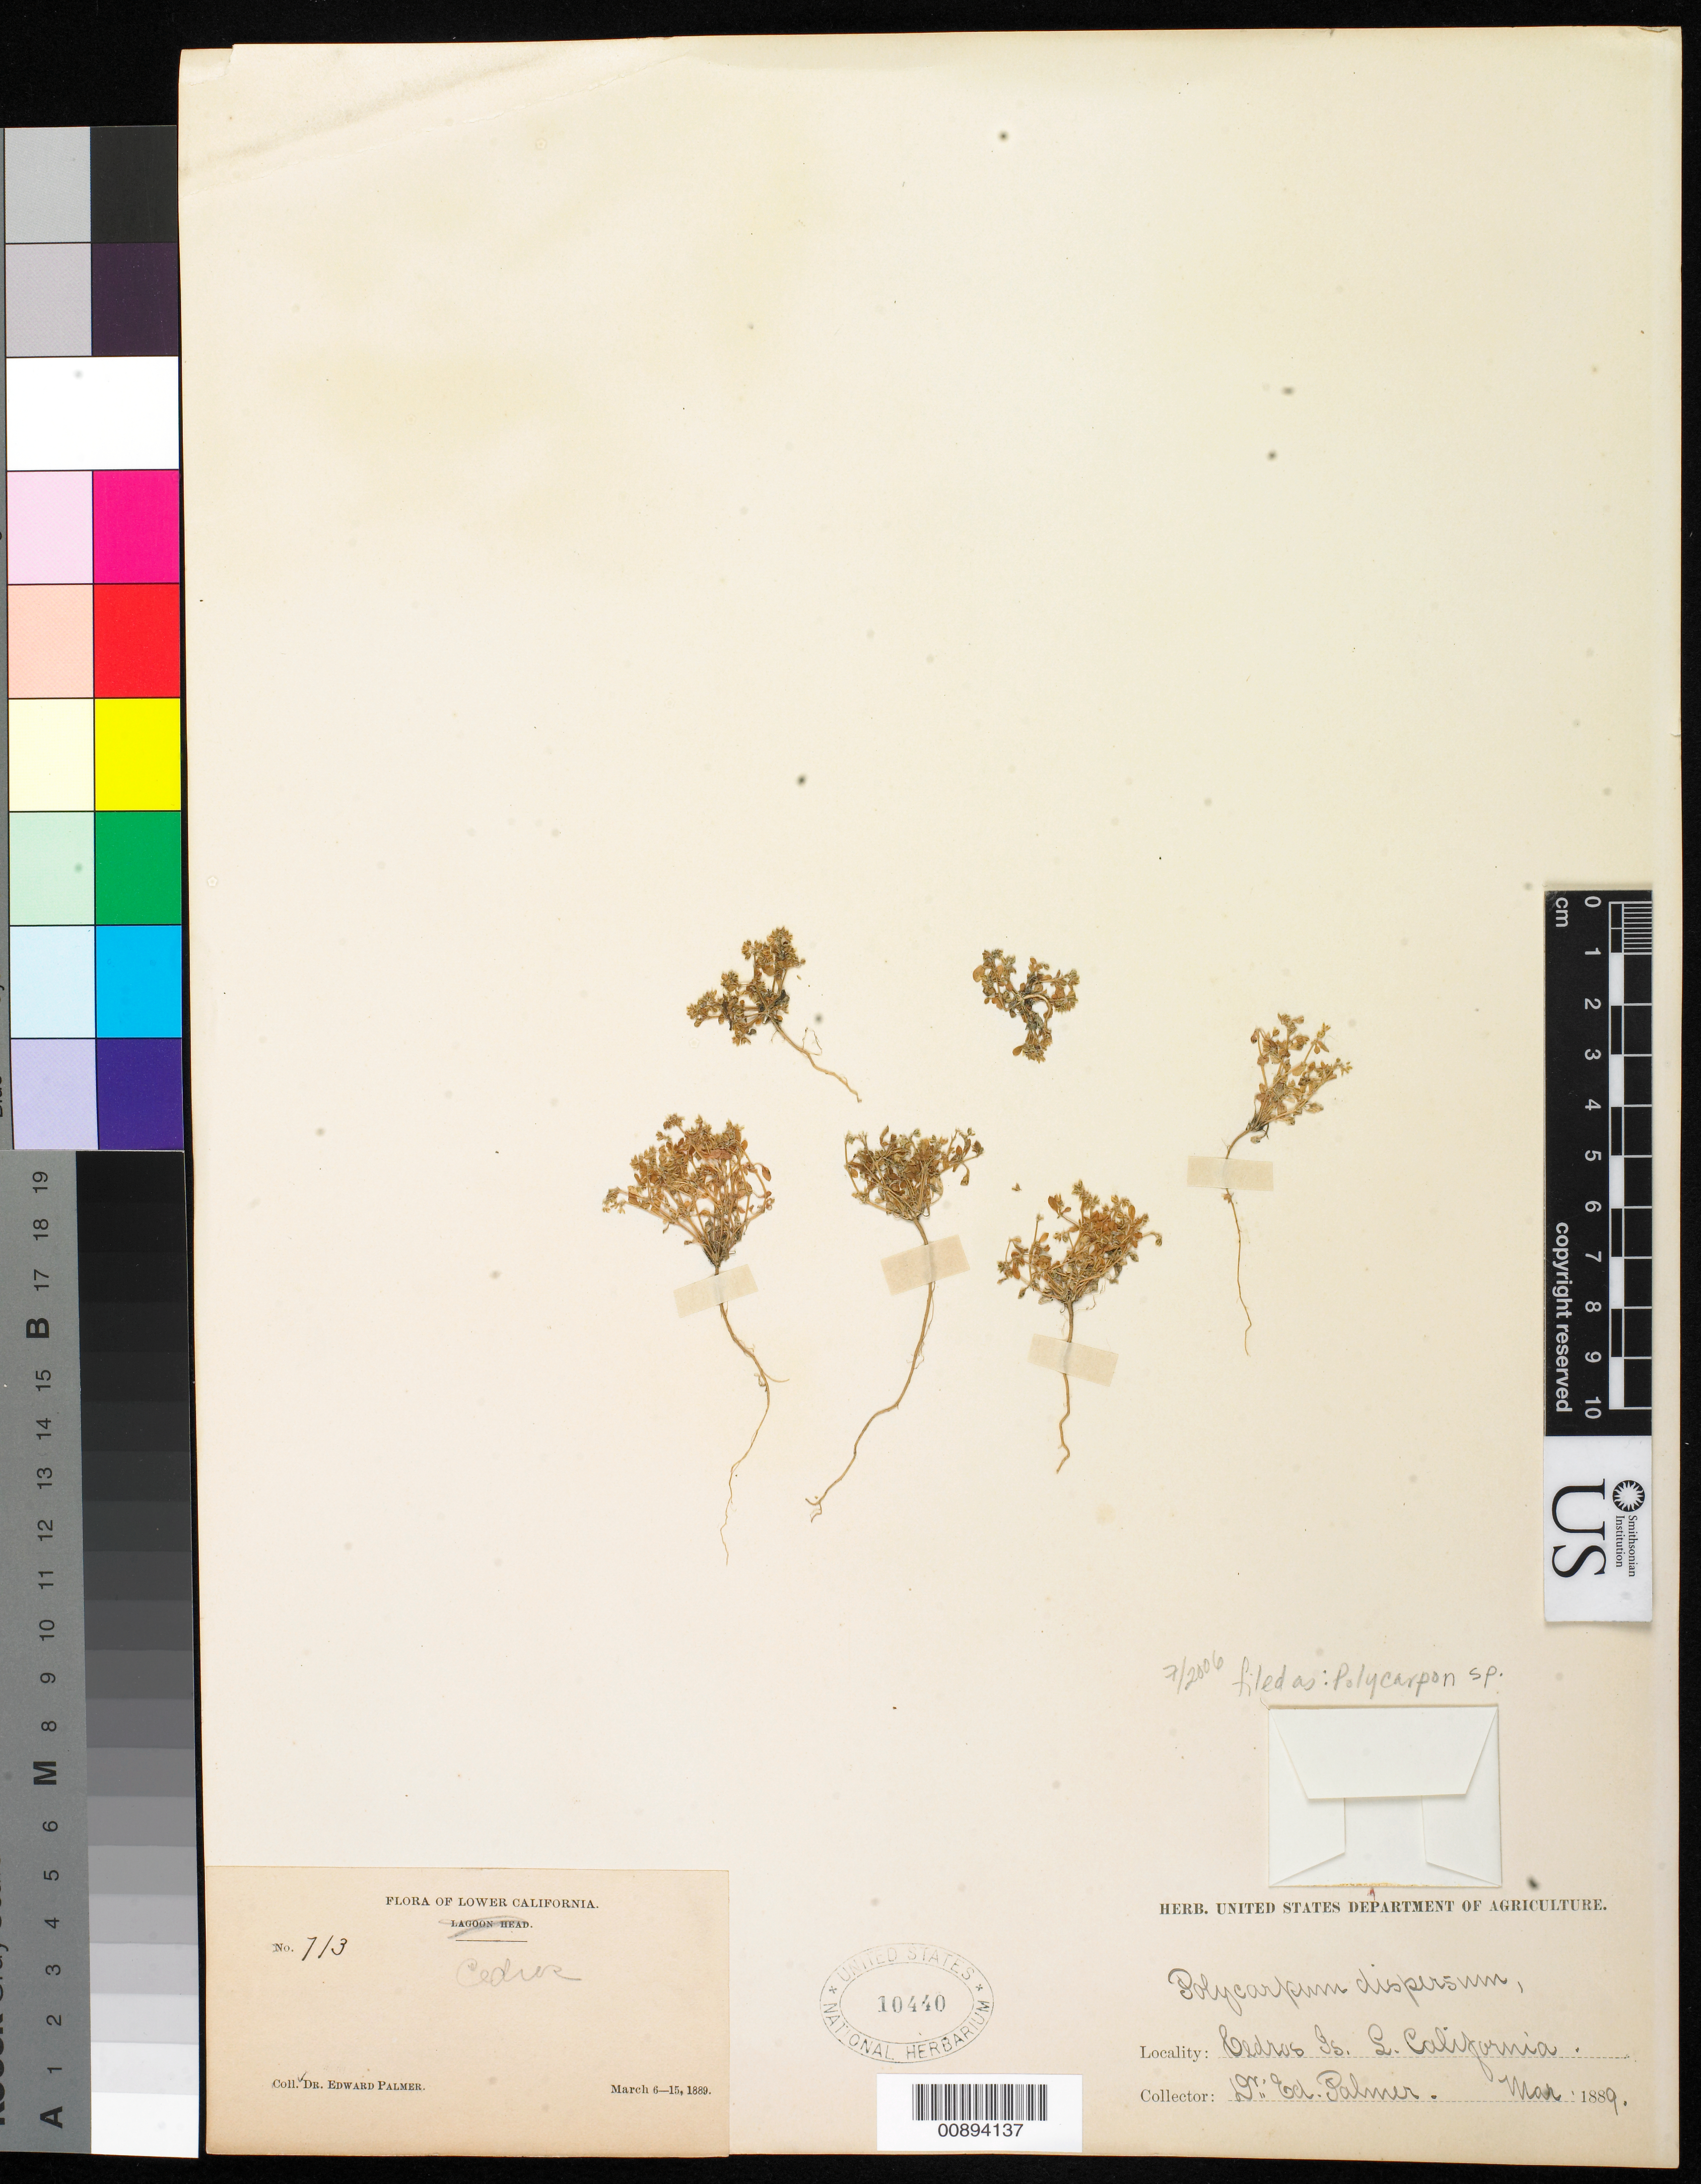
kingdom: Plantae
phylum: Tracheophyta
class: Magnoliopsida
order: Caryophyllales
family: Caryophyllaceae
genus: Polycarpon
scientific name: Polycarpon sp.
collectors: E. Palmer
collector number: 713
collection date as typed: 06 Mar 1889 to 15 Mar 1889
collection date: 1889-03-06/1889-03-15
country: Mexico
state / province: Baja California Norte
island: Cedros I.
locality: Cedros Island, Baja California.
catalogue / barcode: US 10440